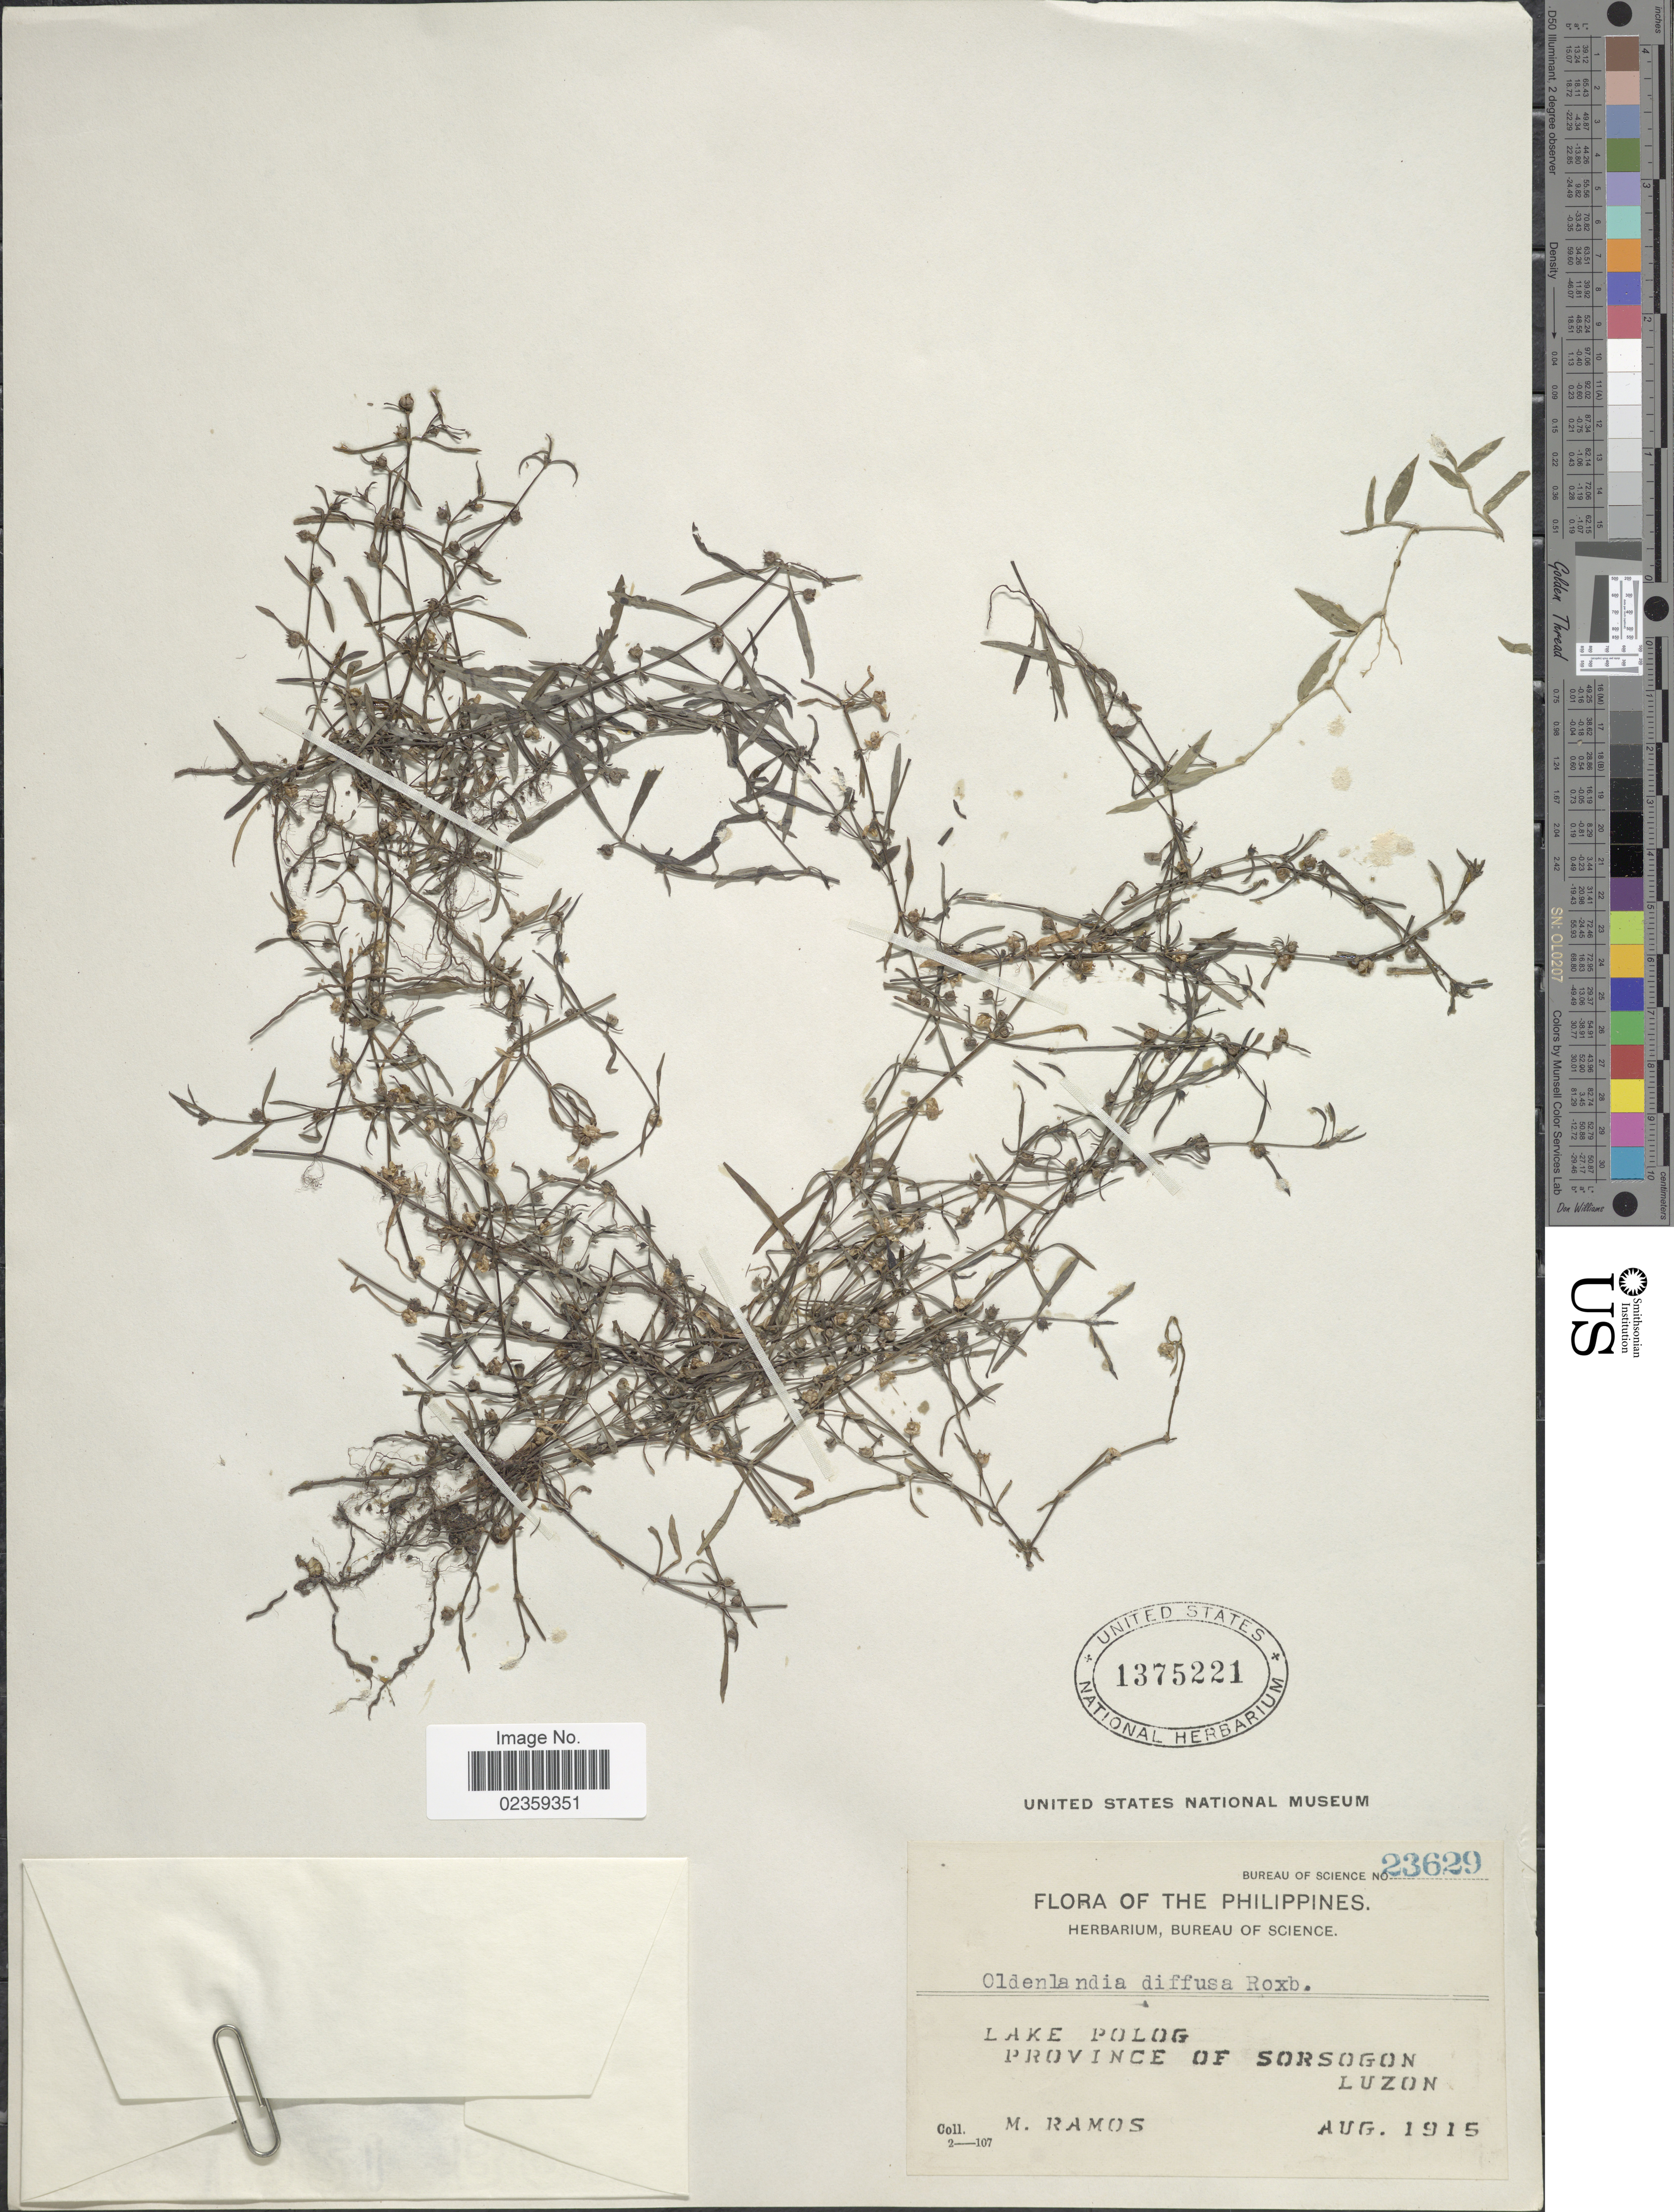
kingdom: Plantae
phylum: Tracheophyta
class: Magnoliopsida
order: Gentianales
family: Rubiaceae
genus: Oldenlandia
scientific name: Oldenlandia diffusa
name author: (Willd.) Roxb.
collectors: M. Ramos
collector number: Bureau of Science 23629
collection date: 1915-08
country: Philippines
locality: Lake Polog. Province of Sorsogon. Luzon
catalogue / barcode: US 1375221